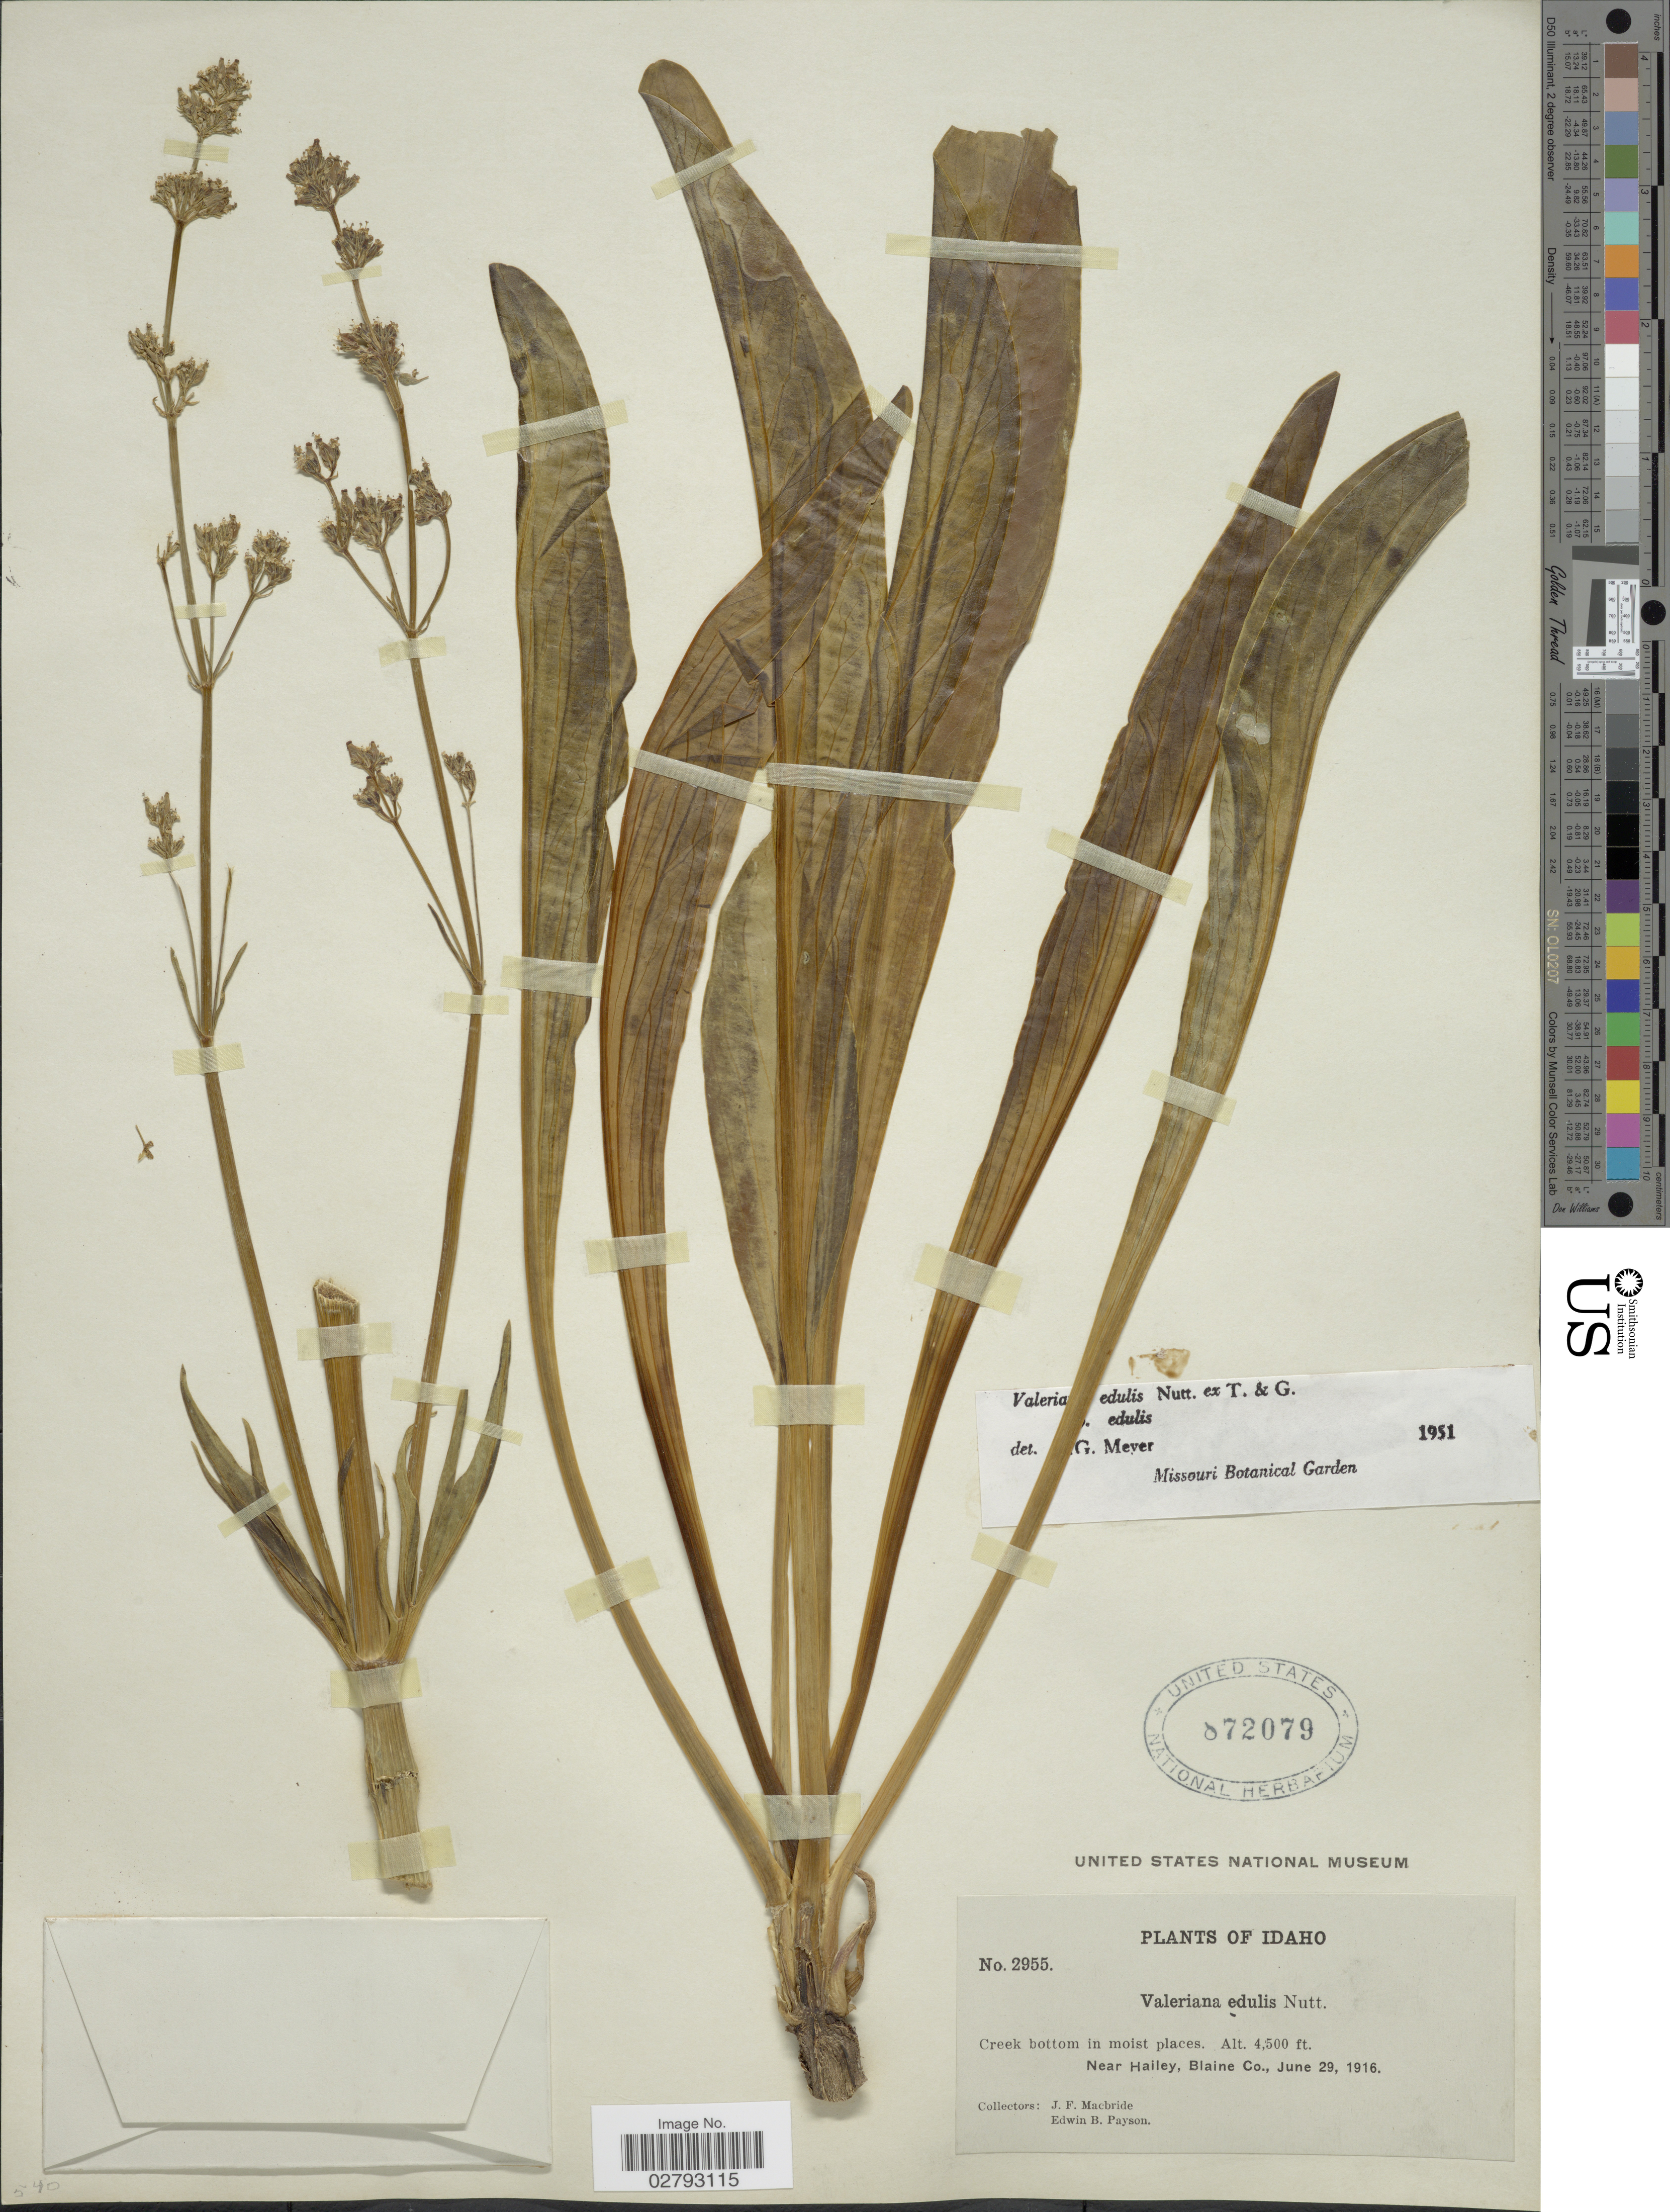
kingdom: Plantae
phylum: Tracheophyta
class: Magnoliopsida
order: Dipsacales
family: Caprifoliaceae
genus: Valeriana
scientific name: Valeriana edulis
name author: Nutt.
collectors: J. F. Macbride & E. B. Payson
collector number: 2955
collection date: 1916-06-29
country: United States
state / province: Idaho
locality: Near Hailey, Blaine Co.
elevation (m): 1372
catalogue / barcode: US 872079